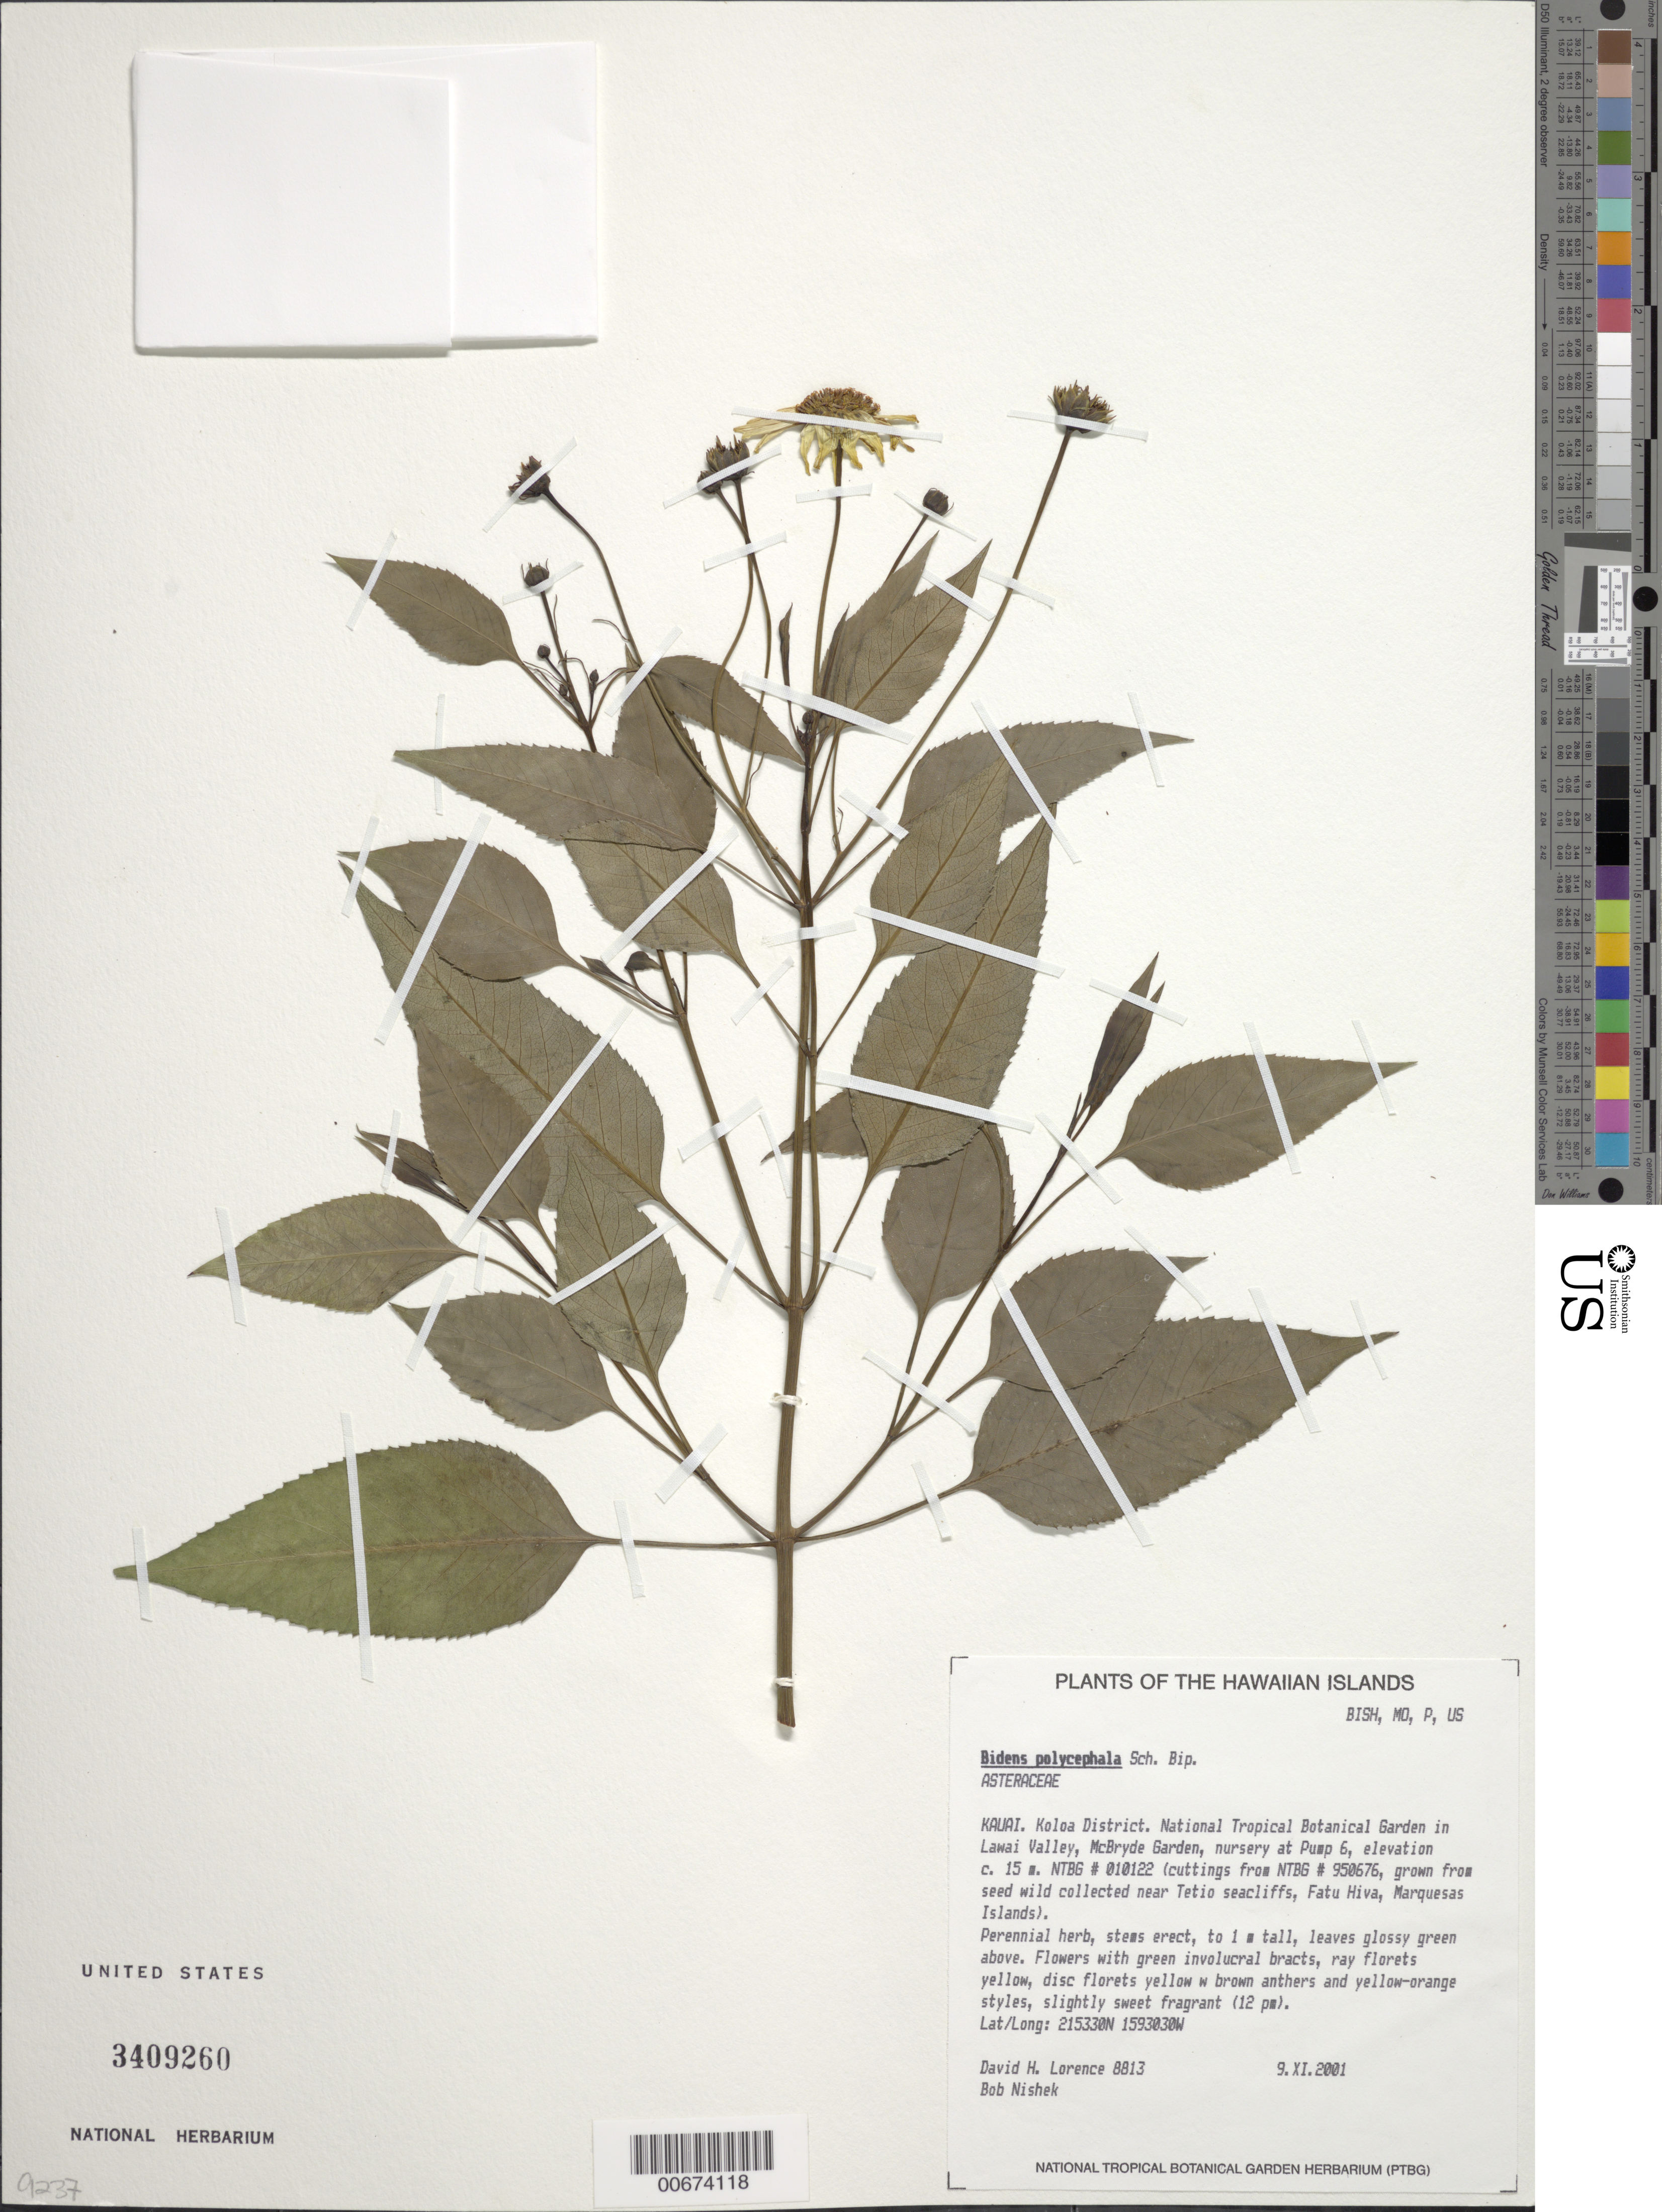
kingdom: Plantae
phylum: Tracheophyta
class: Magnoliopsida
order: Asterales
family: Asteraceae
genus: Bidens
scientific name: Bidens wichmanii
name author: W.L. Wagner et al.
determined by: Wagner, W. L., (BOT), Smithsonian Institution - National Museum of Natural History (UNITED STATES)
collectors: D. Lorence & B. Nishek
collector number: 8813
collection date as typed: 9 Nov 2001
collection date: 2001-11-09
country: United States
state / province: Hawaii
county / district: Kauai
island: Kaua'i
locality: National Tropical Botanical Garden in Lawai Valley, McBryde Garden, nursery at Pump 6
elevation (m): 15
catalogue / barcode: US 3409260